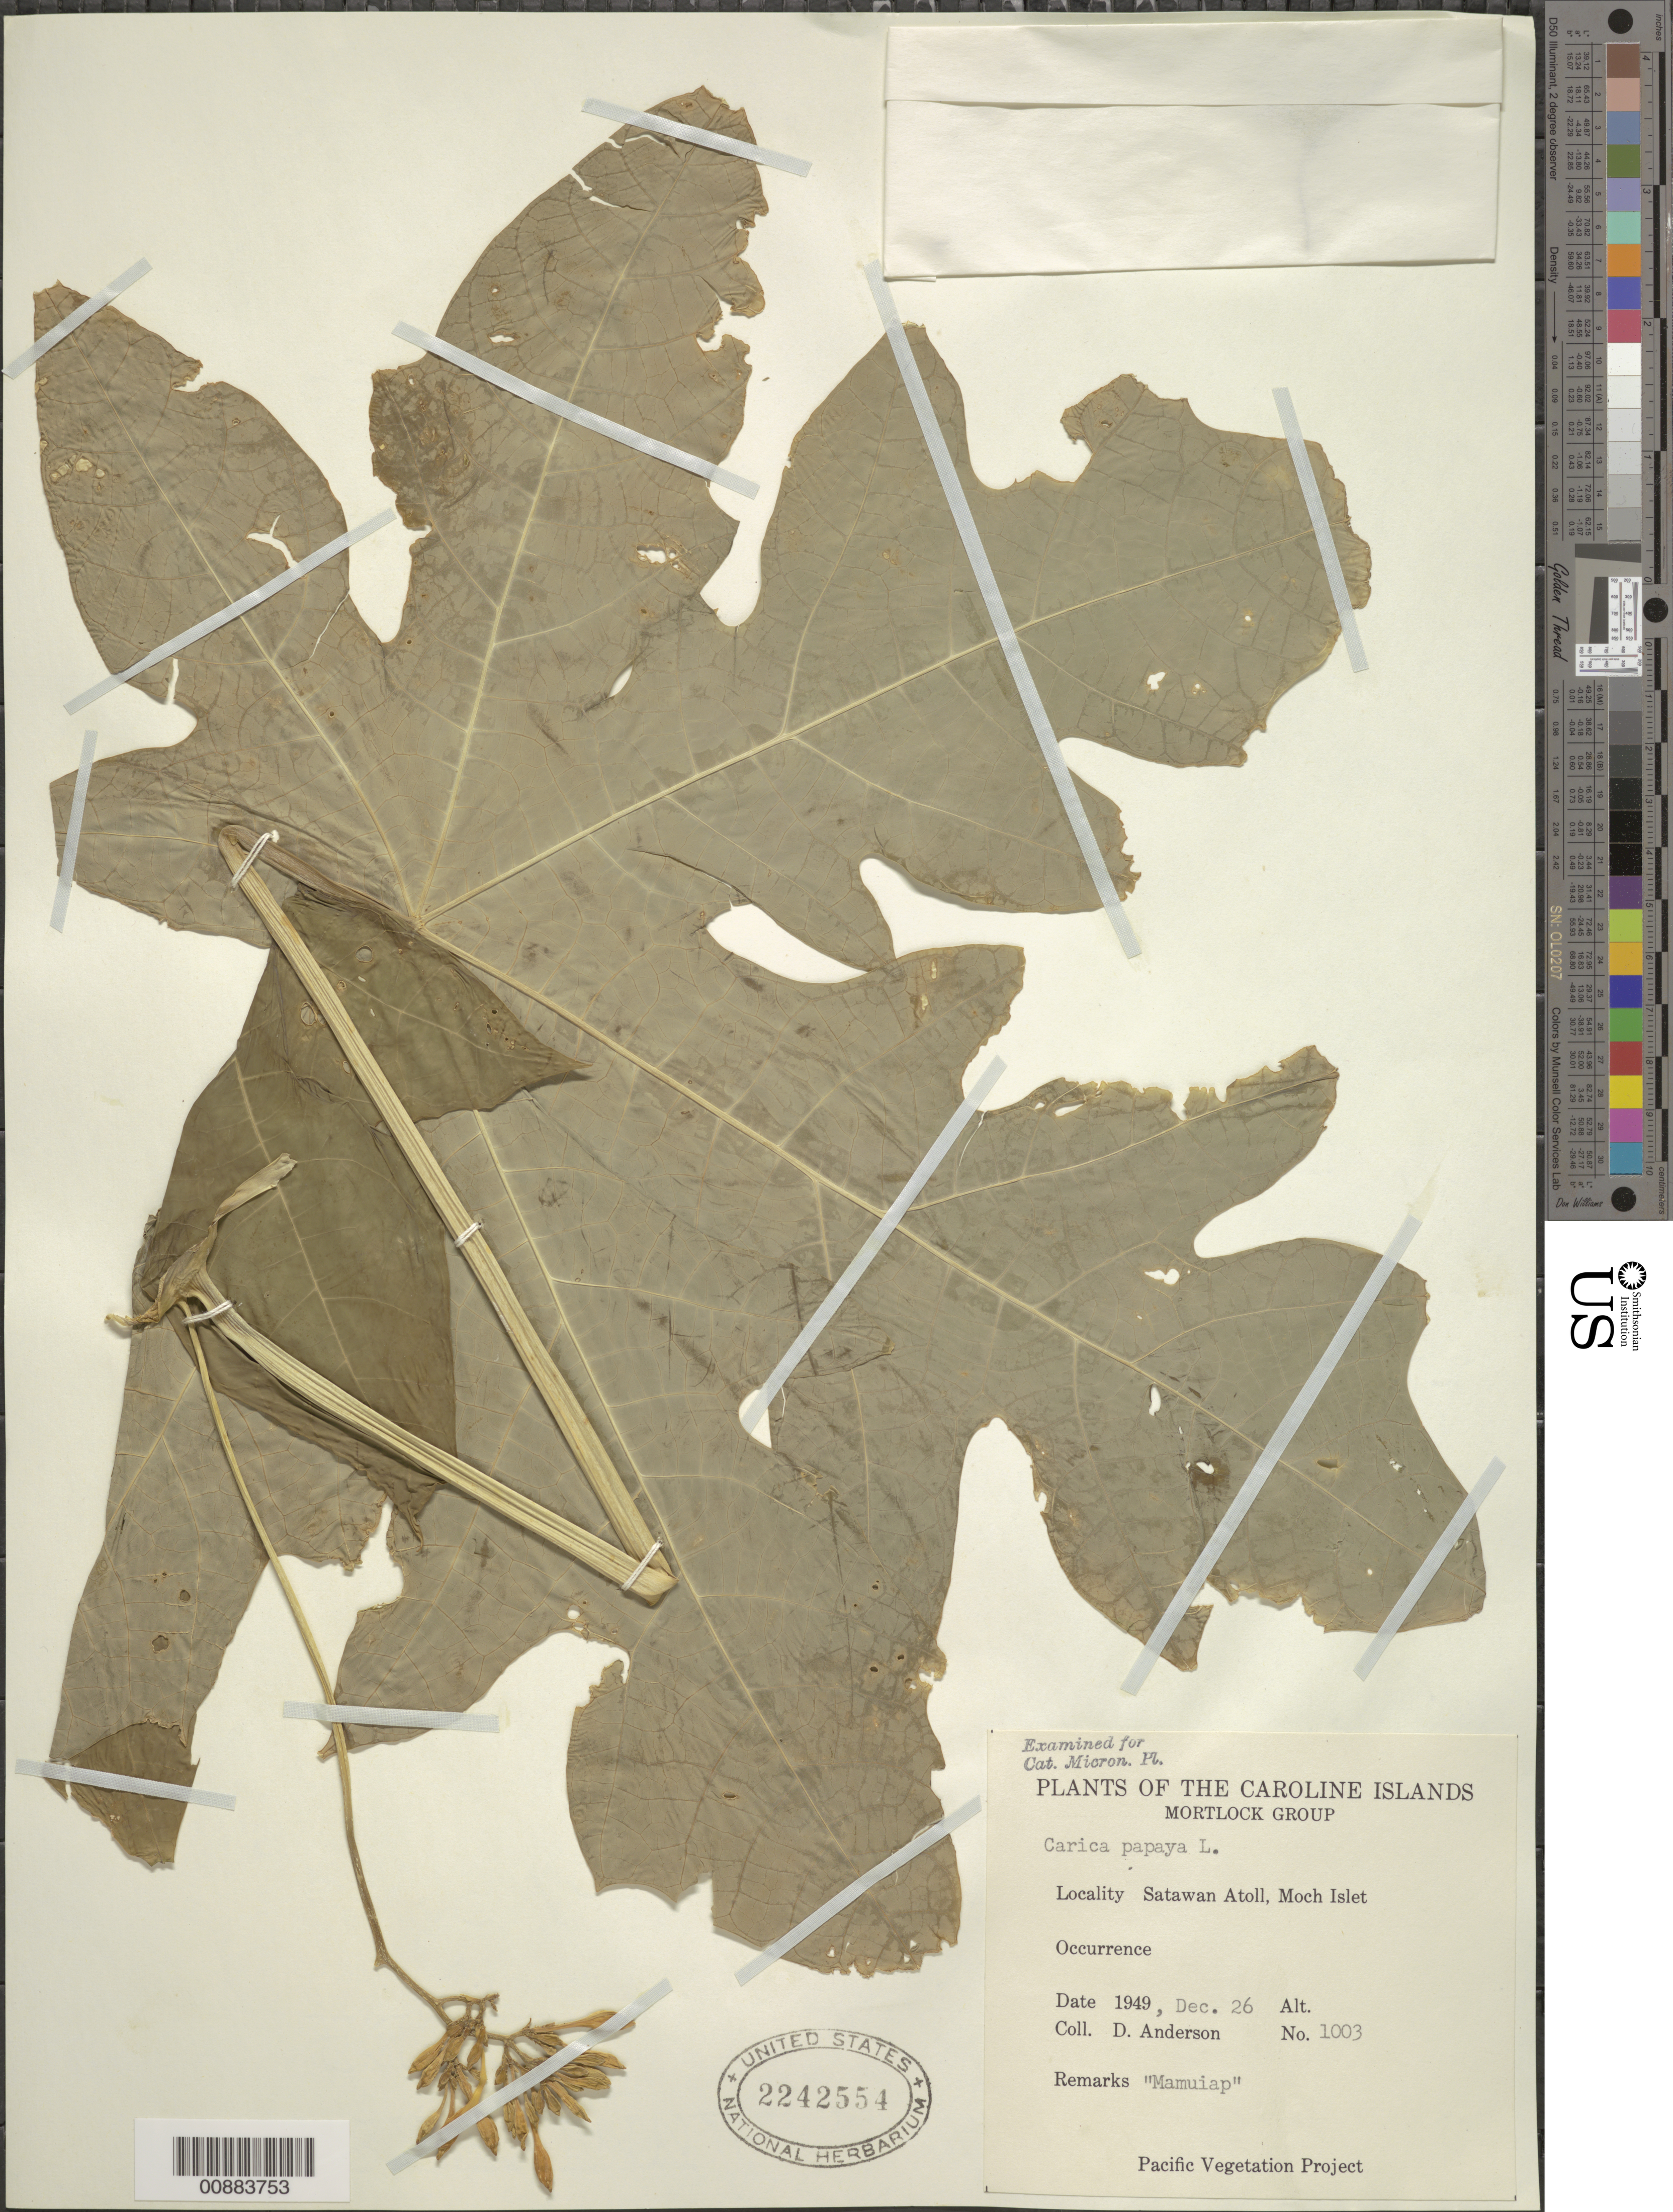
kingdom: Plantae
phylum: Tracheophyta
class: Magnoliopsida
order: Brassicales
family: Caricaceae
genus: Carica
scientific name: Carica papaya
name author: L.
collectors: D. Anderson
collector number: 1003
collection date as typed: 26 Dec 1949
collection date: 1949-12-26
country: Micronesia, Federated States of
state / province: Truk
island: Satawan Atoll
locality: Moch Islet.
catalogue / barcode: US 2242554